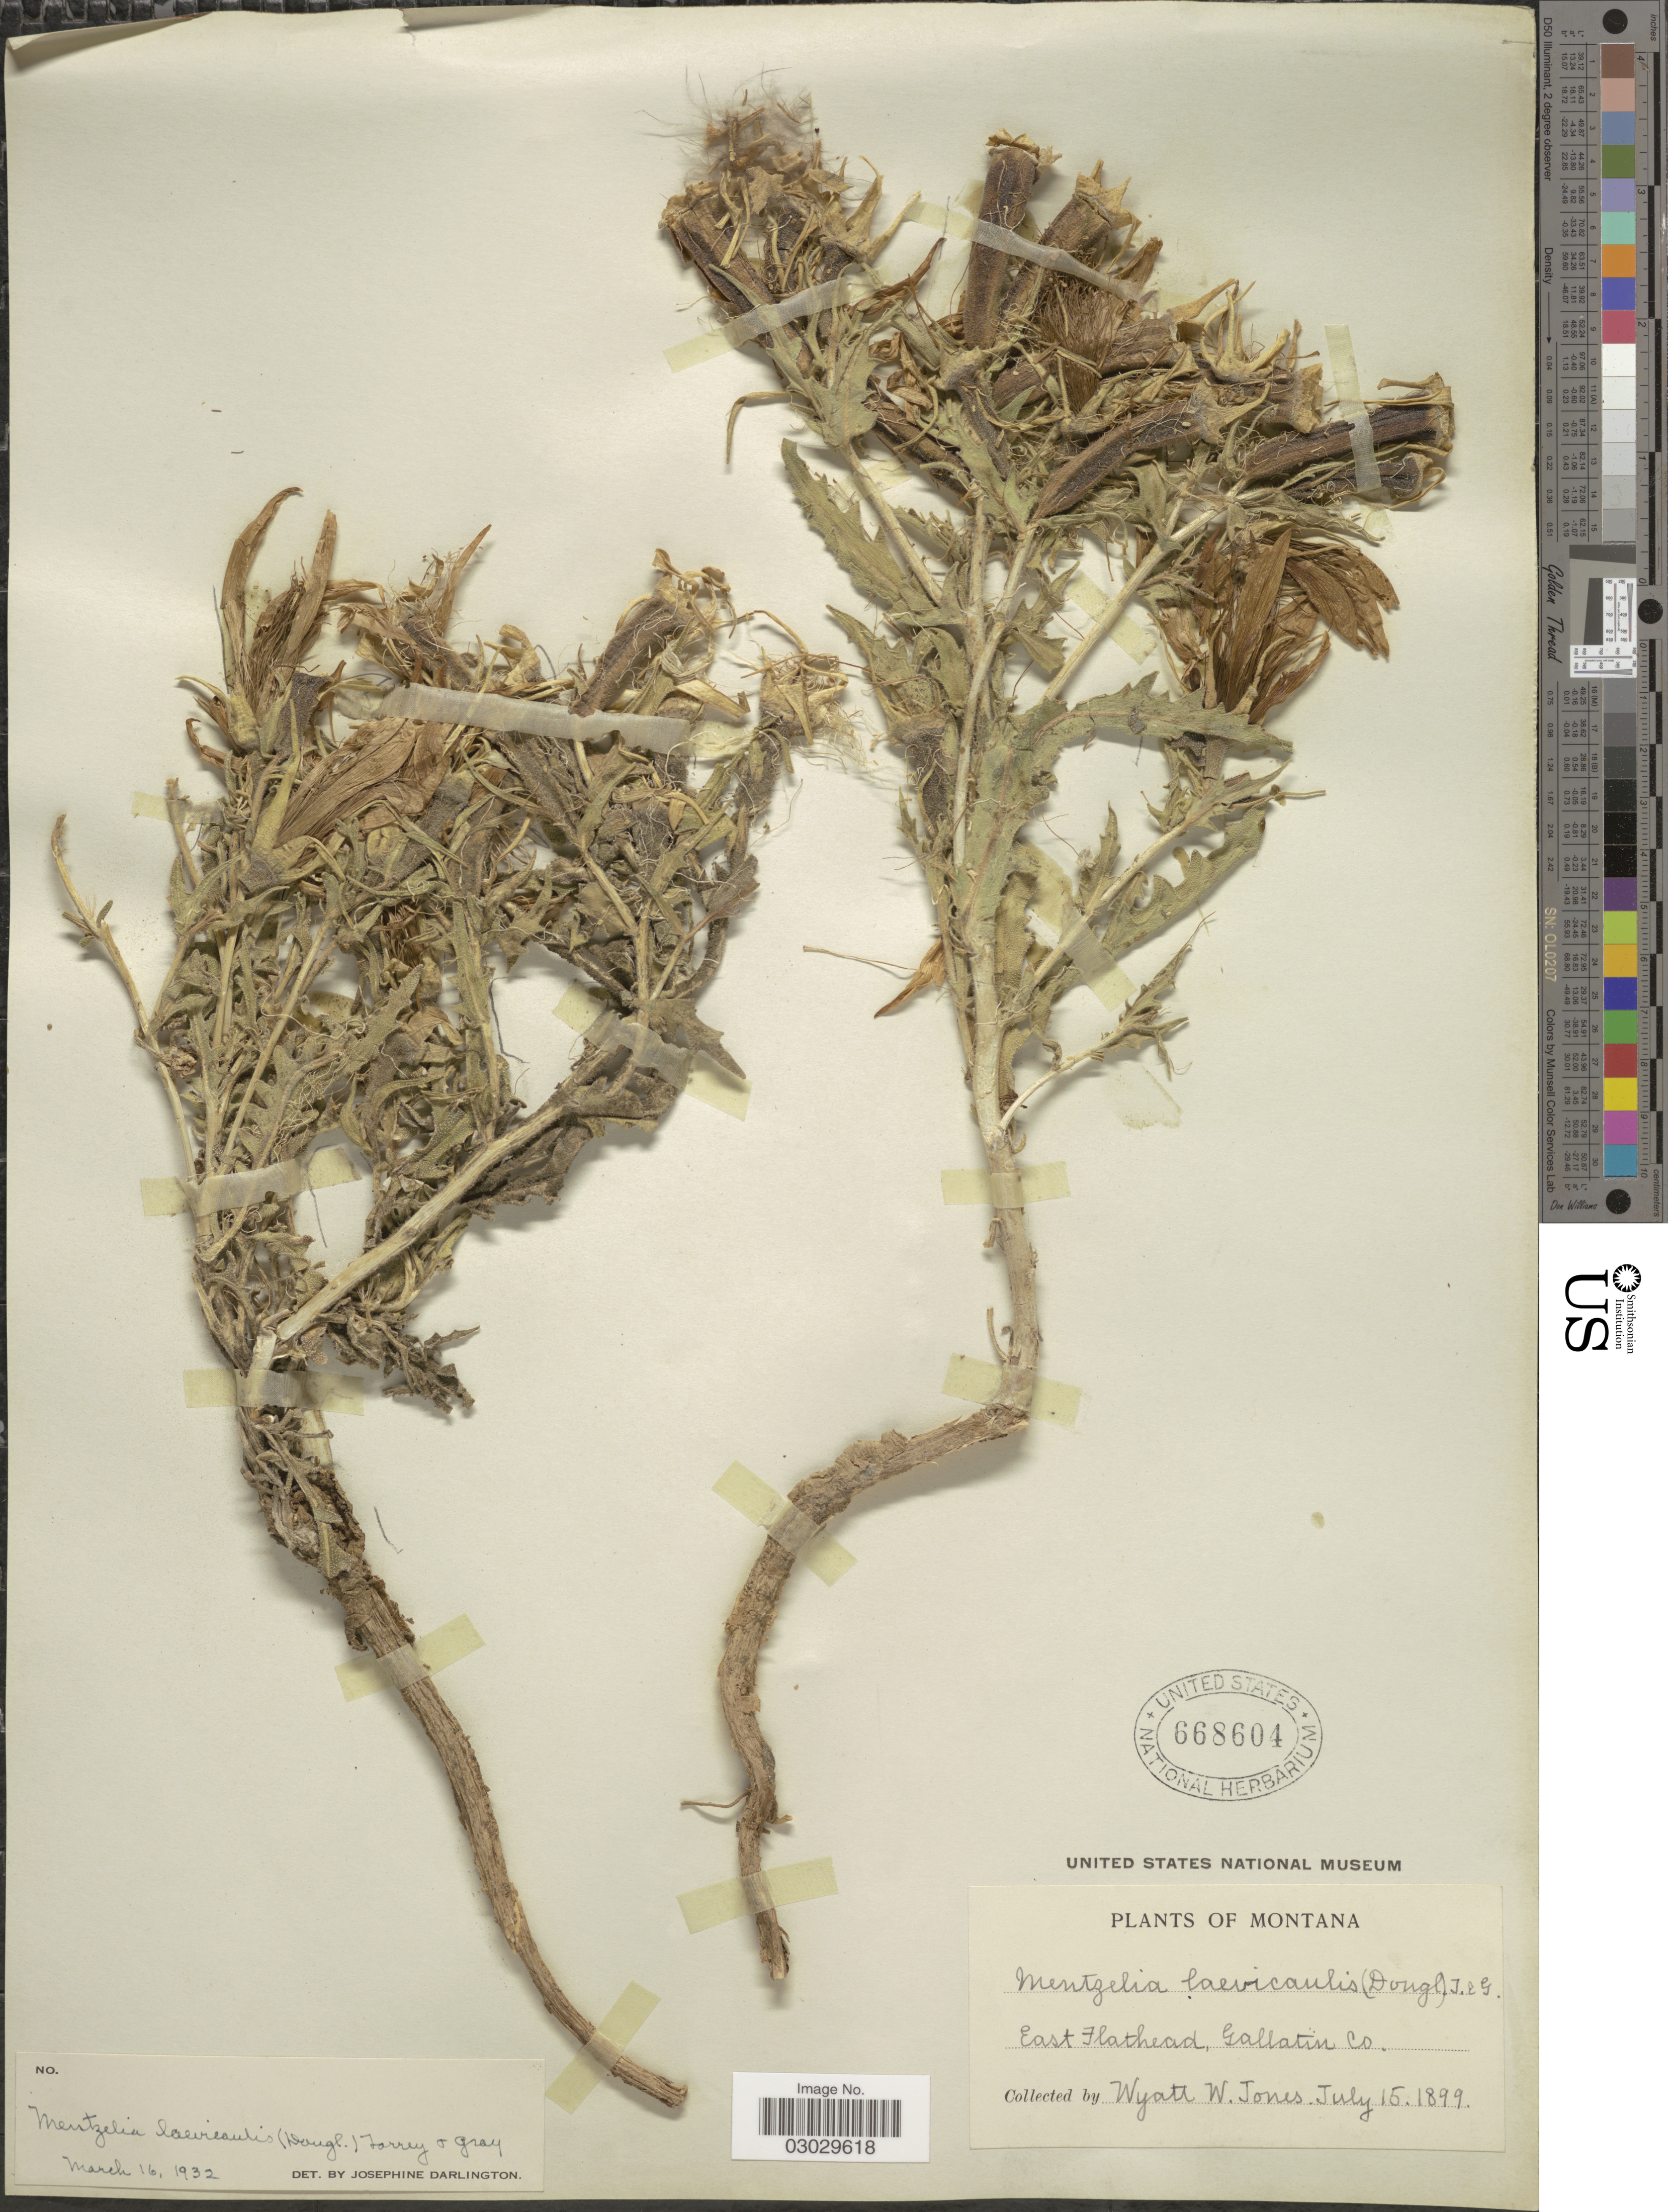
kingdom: Plantae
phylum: Tracheophyta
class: Magnoliopsida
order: Cornales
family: Loasaceae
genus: Mentzelia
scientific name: Mentzelia laevicaulis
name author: (Douglas ex Hook.) Torr. & A. Gray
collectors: W. W. Jones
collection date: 1899-07-15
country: United States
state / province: Montana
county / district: Gallatin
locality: East Flathead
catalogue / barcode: US 668604